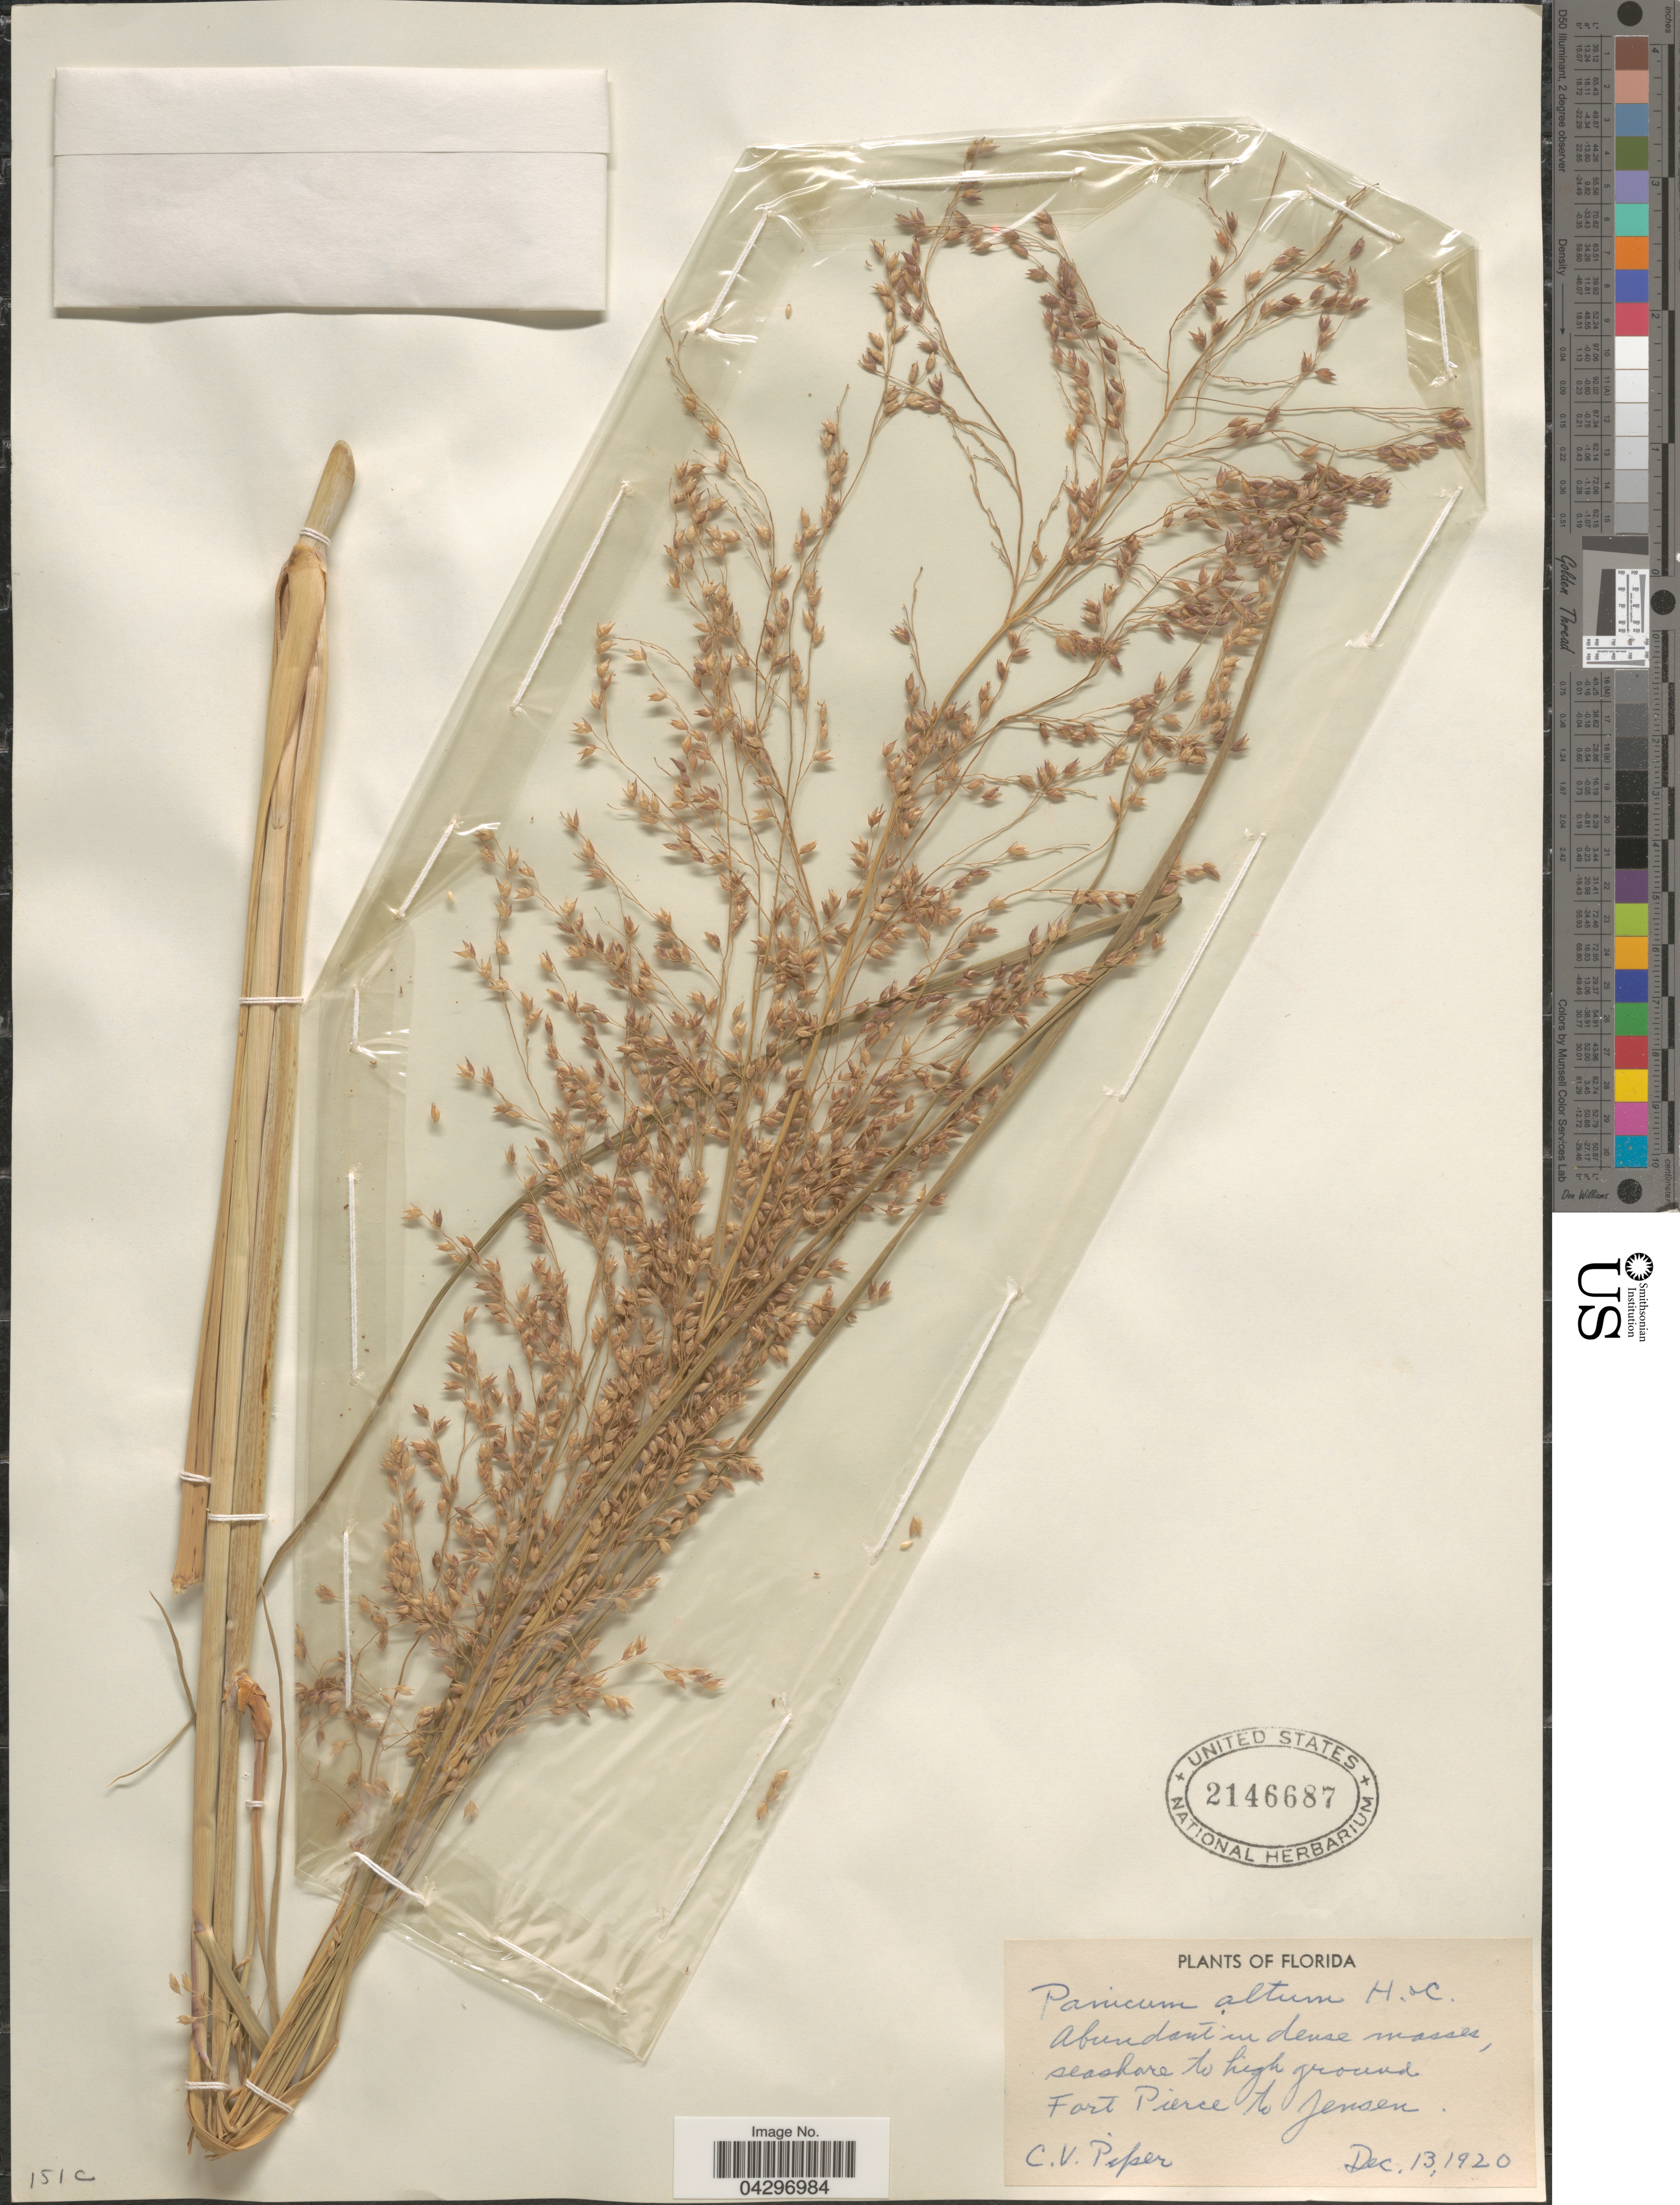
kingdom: Plantae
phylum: Tracheophyta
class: Liliopsida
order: Poales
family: Poaceae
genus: Panicum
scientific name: Panicum altum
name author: Hitchc. & Chase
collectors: C. V. Piper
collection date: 1920-12-13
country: United States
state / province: Florida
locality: Seashore to high ground. Fort Pierce to Jensen.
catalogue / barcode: US 2146687